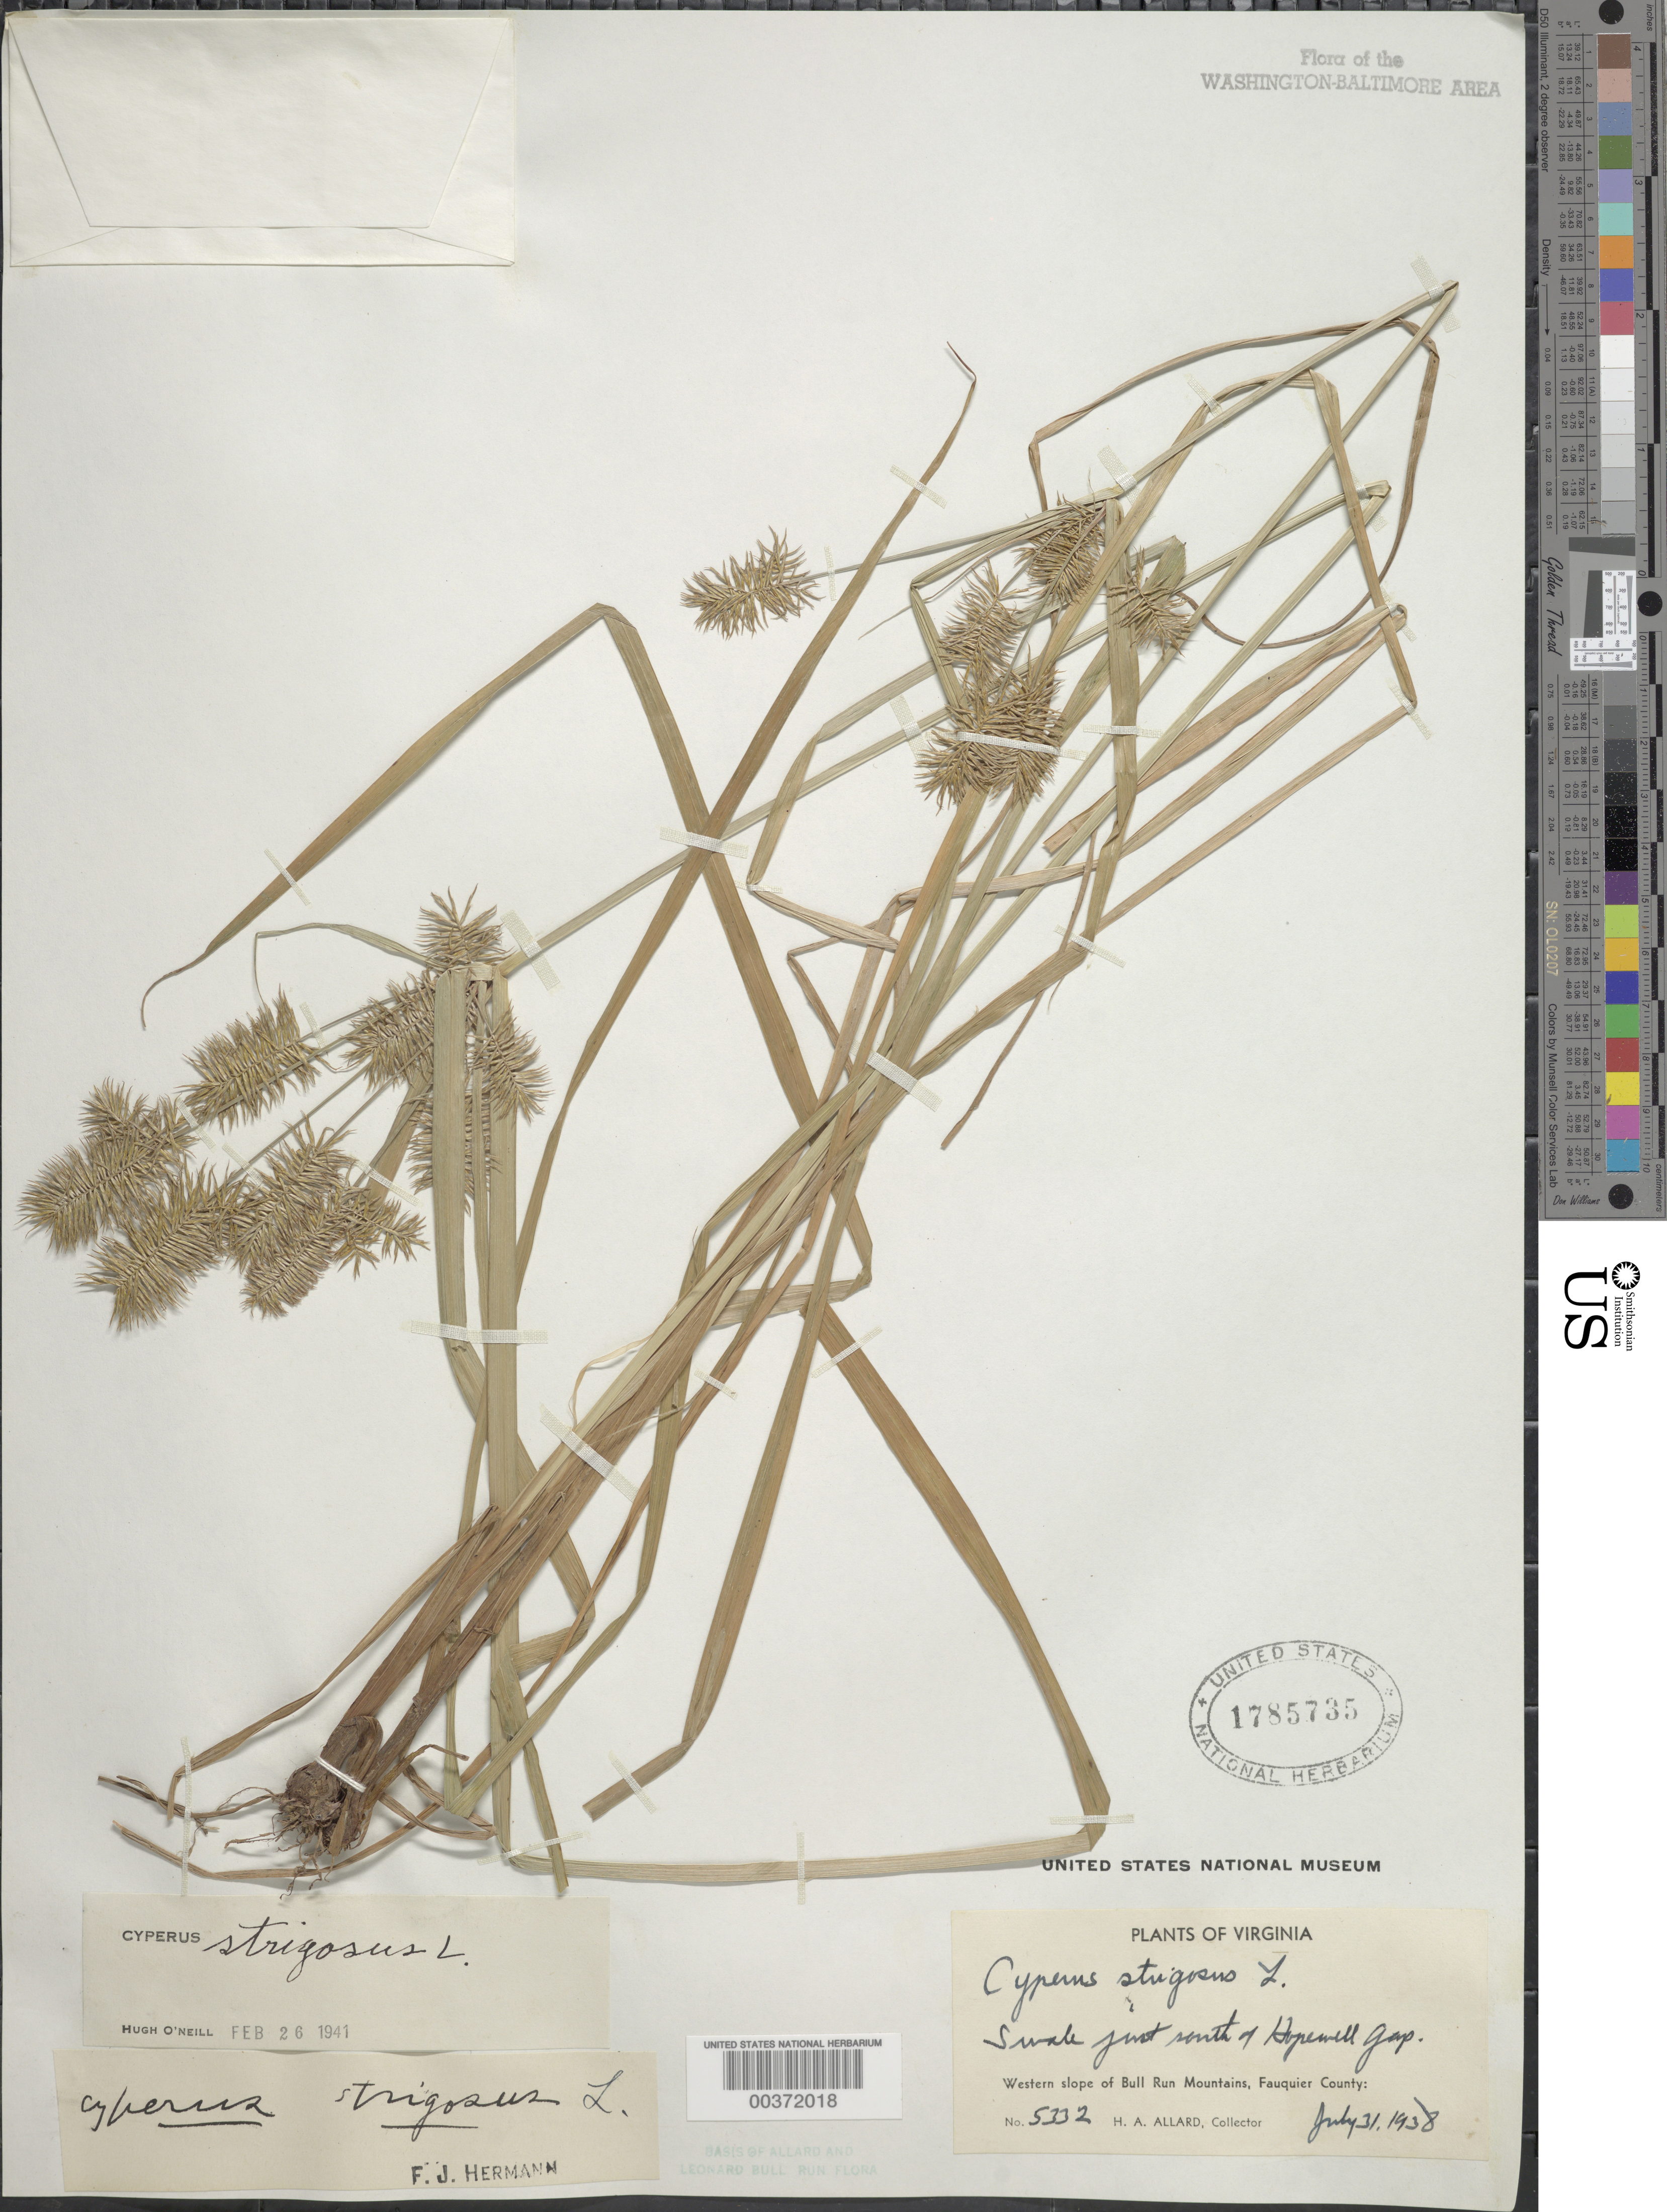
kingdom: Plantae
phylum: Tracheophyta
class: Liliopsida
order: Poales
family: Cyperaceae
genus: Cyperus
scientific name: Cyperus strigosus L.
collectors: H. A. Allard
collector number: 5332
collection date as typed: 31 Jul 1938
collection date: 1938-07-31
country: United States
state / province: Virginia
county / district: Fauquier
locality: South of Hopewell Gap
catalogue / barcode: US 1785735